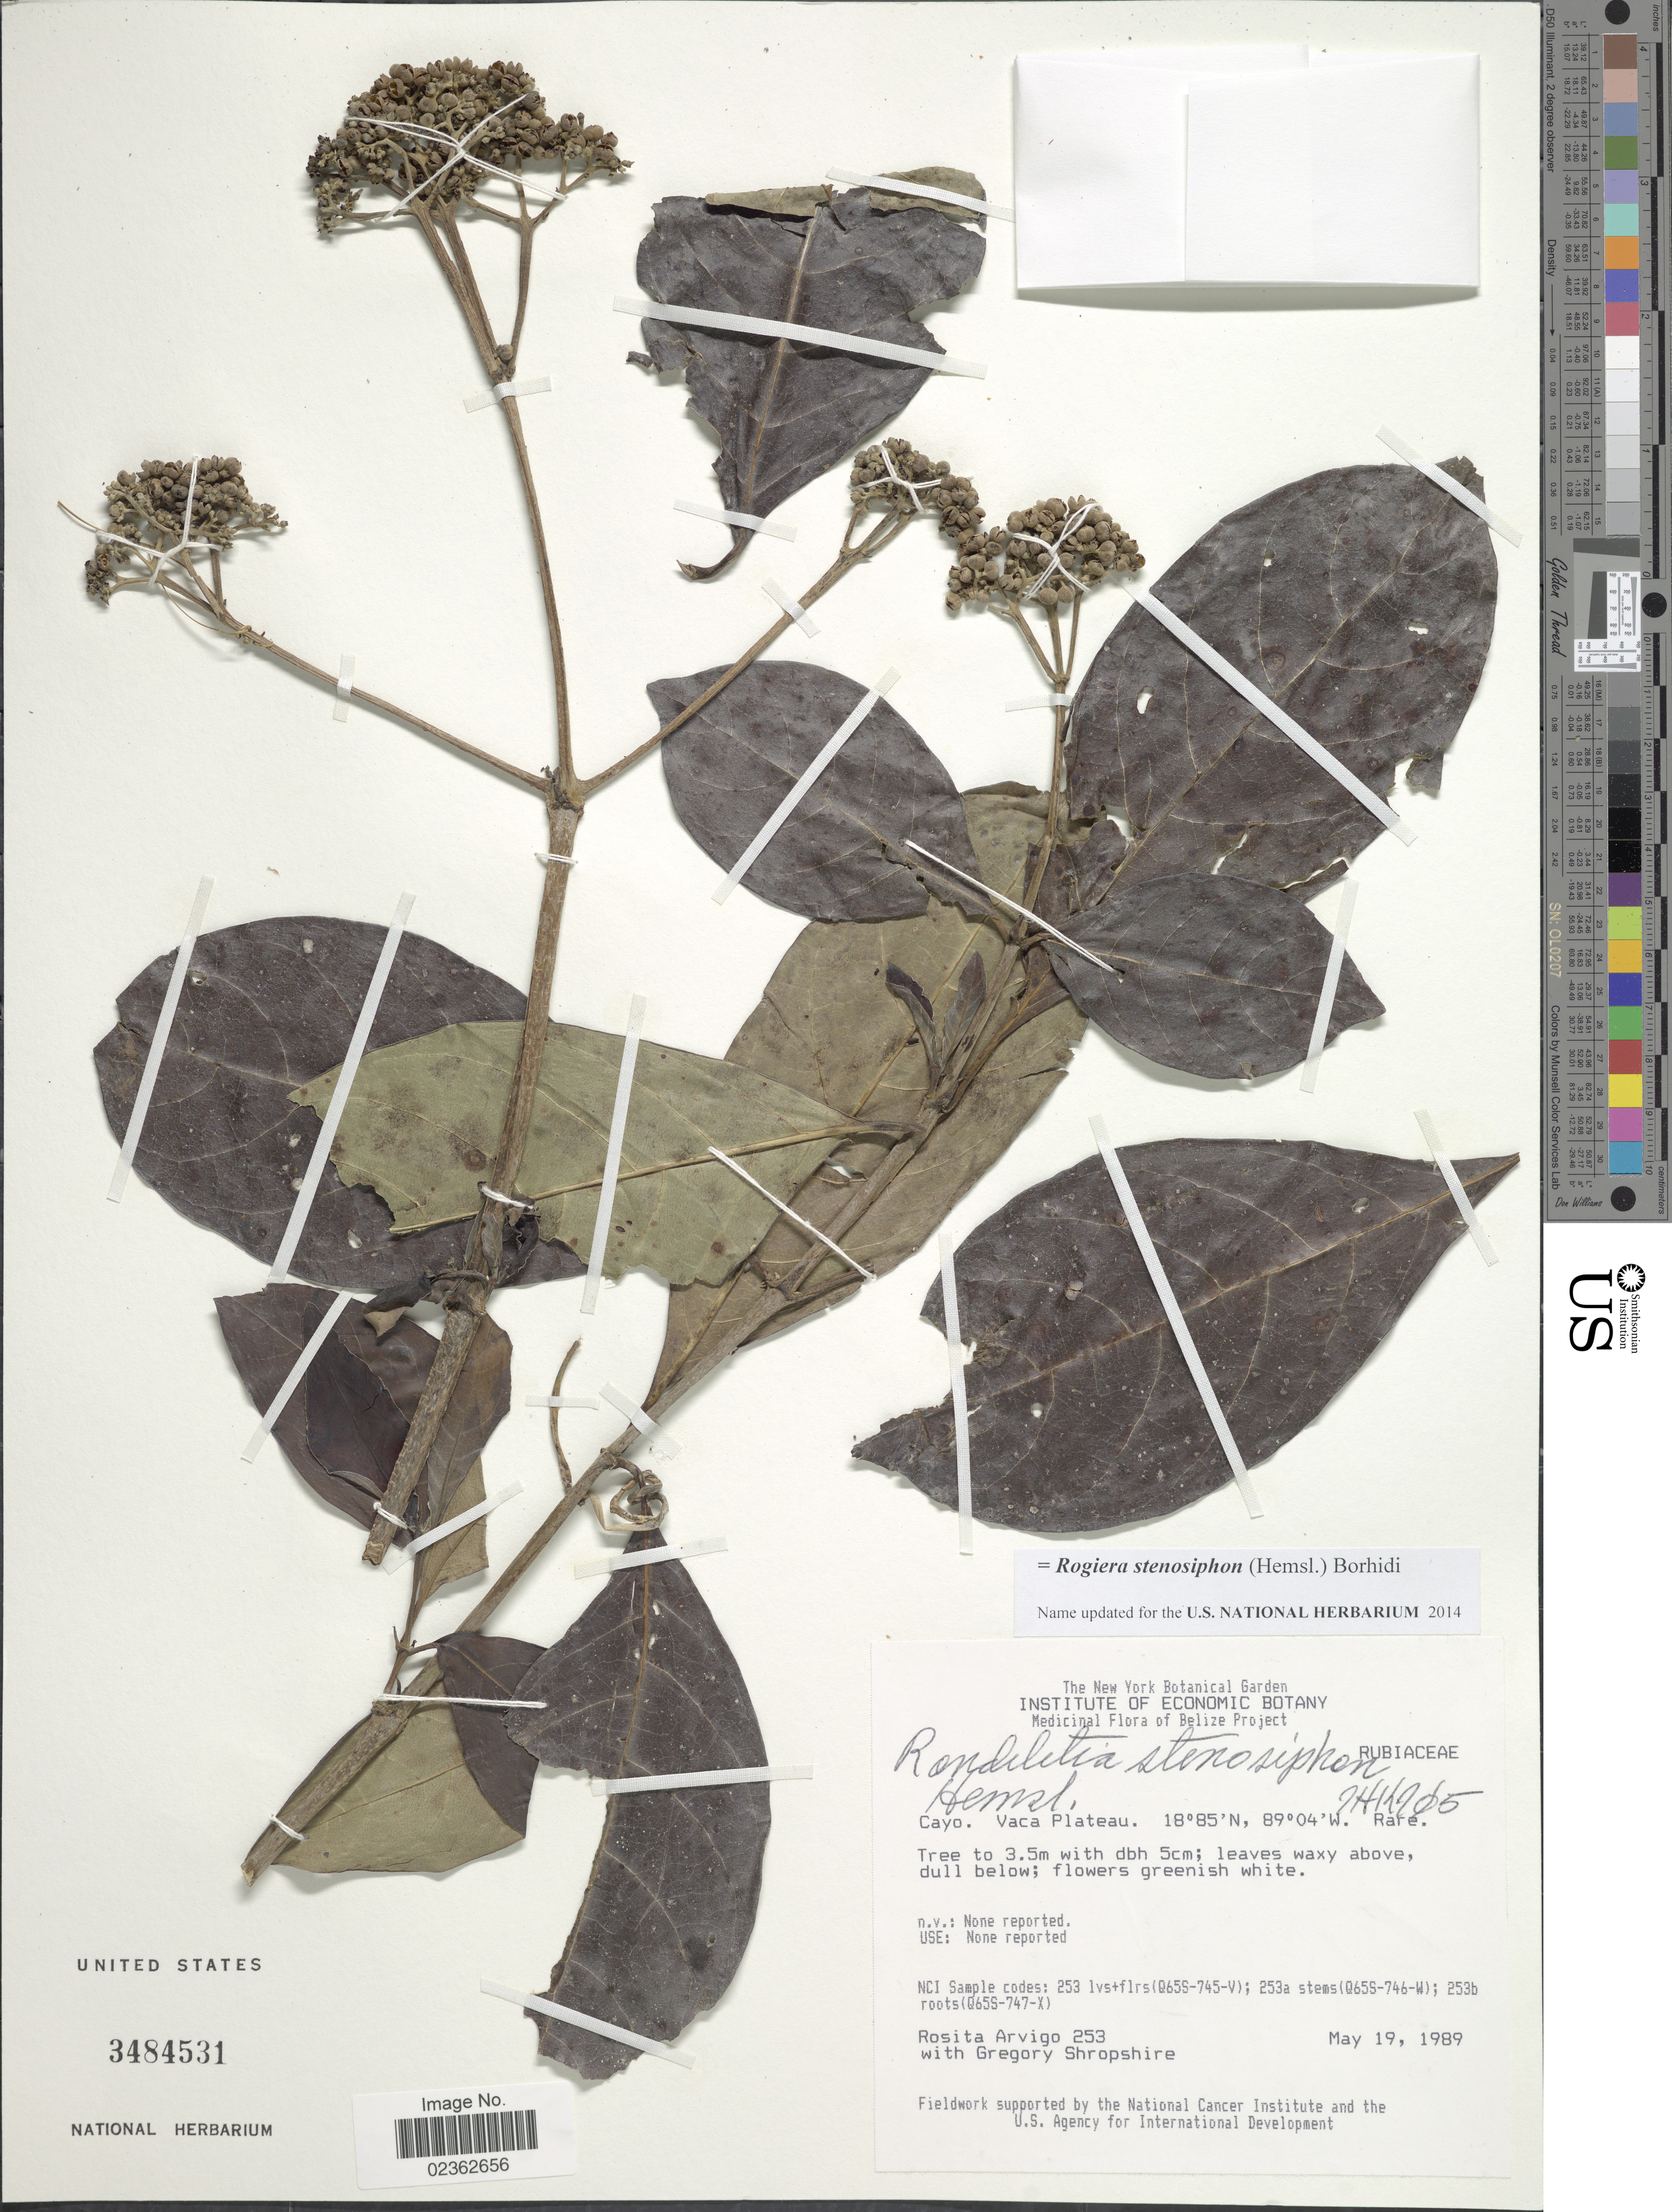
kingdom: Plantae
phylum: Tracheophyta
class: Magnoliopsida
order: Gentianales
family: Rubiaceae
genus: Rogiera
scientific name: Rogiera stenosiphon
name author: (Hemsl.) Borhidi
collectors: R. Arvigo & G. Shropshire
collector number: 253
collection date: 1989-05-19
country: Belize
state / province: Cayo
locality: Vaca Plateau.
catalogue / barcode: US 3484531